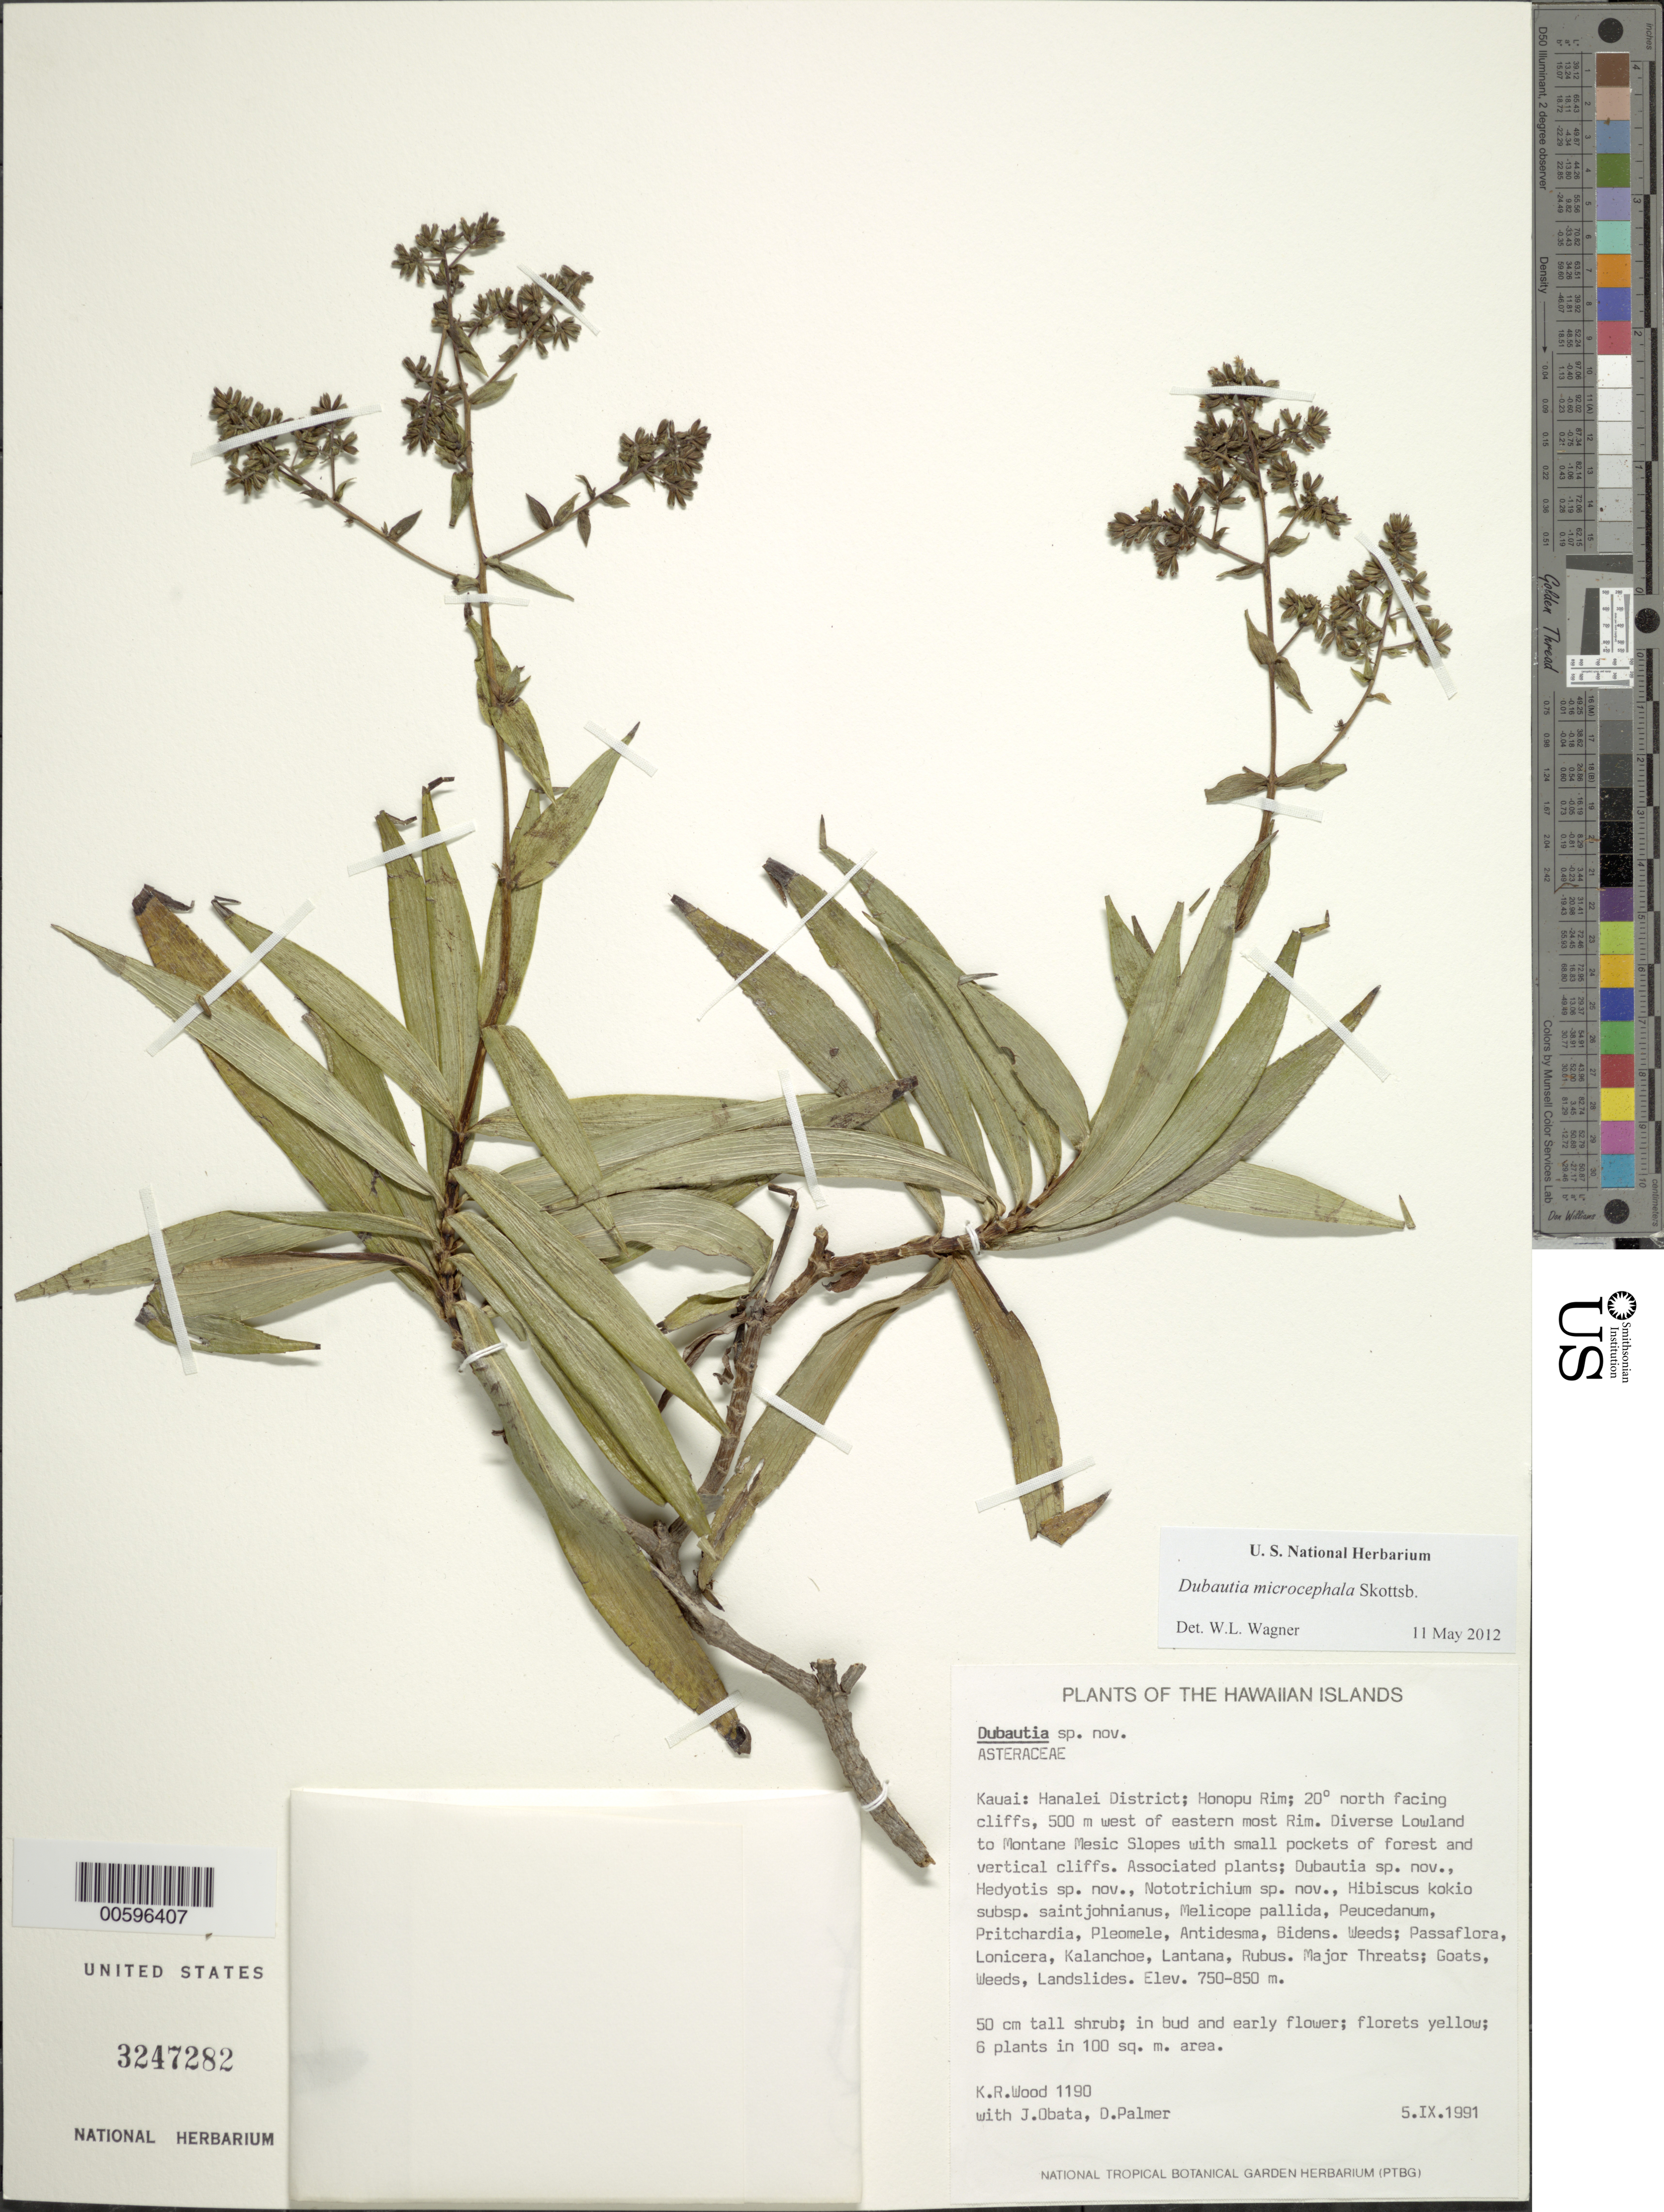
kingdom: Plantae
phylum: Tracheophyta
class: Magnoliopsida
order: Asterales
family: Asteraceae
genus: Dubautia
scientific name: Dubautia microcephala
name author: Skottsb.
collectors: K. R. Wood, J. Obata & D. Palmer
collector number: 1190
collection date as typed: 5 Sep 1991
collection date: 1991-09-05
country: United States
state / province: Hawaii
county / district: Kauai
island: Kaua'i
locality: Hanalei Dist; Honopu Rim; 20 deg N facing cliffs, 500 m W of eastern most Rim.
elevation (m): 750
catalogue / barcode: US 3247282